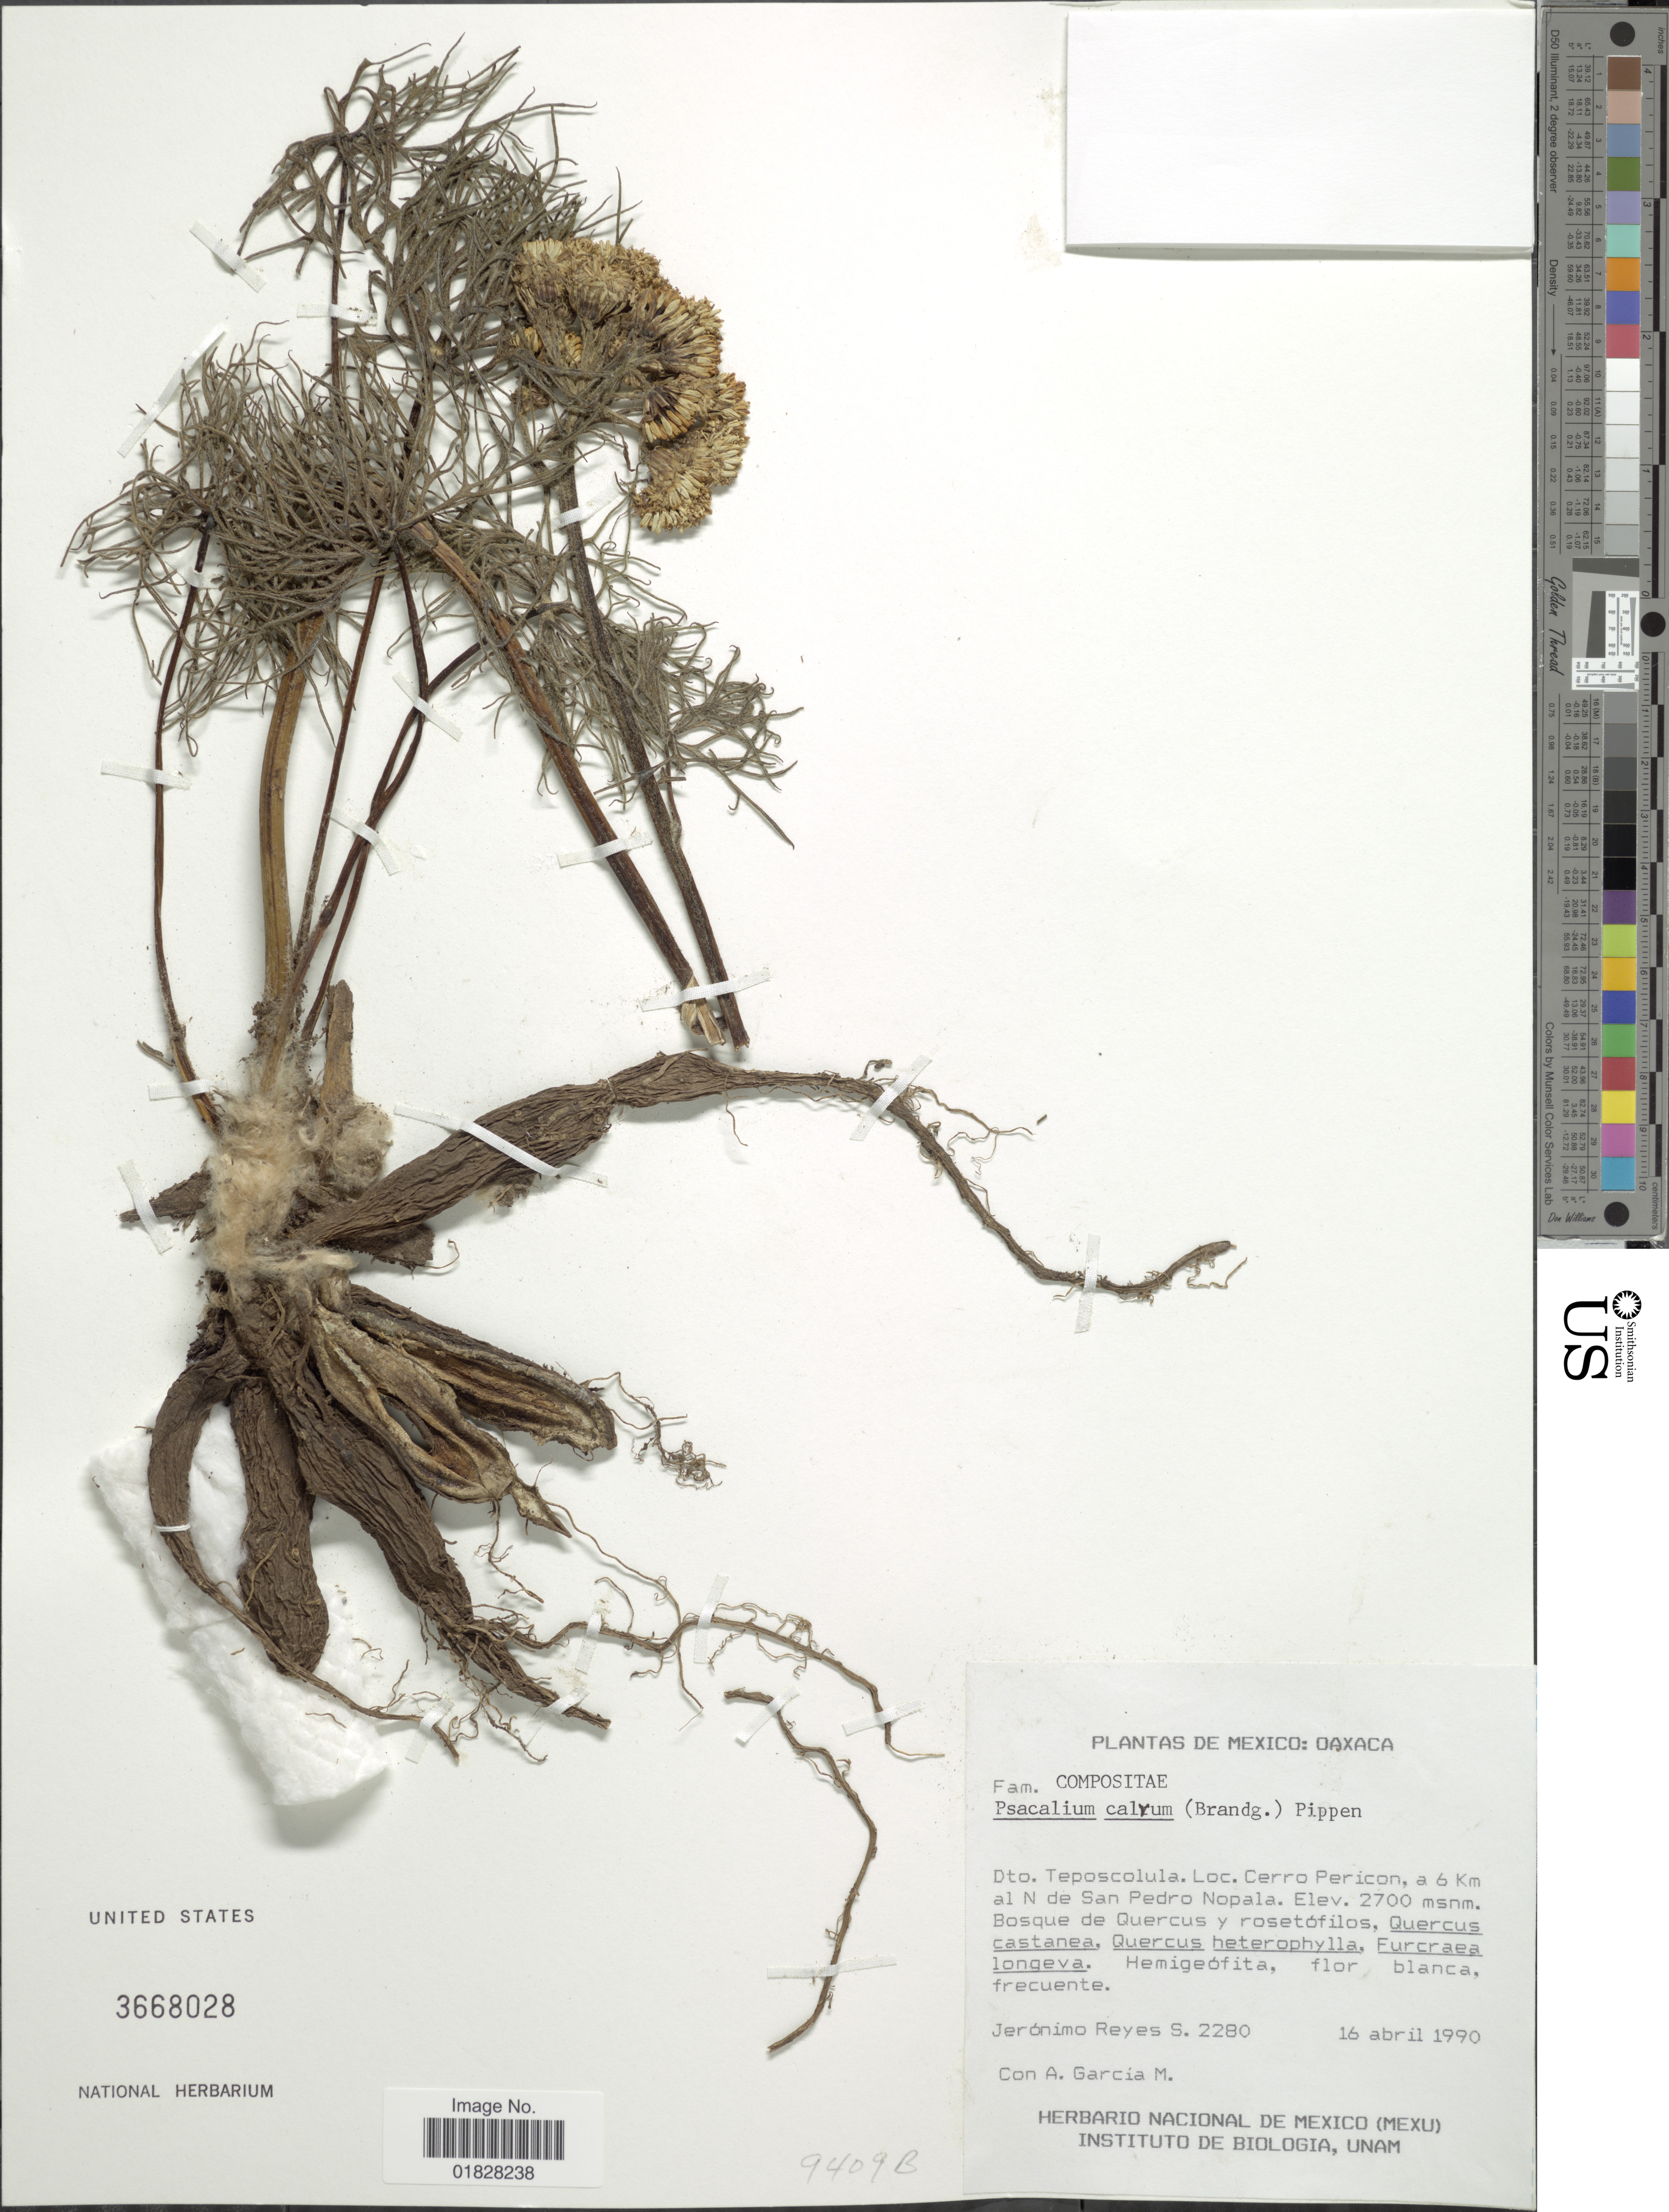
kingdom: Plantae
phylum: Tracheophyta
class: Magnoliopsida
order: Asterales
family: Asteraceae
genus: Psacalium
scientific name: Psacalium calvum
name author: (Brandegee) Pippen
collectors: J. Reyes & A. García M.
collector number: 2280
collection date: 1990-04-16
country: Mexico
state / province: Oaxaca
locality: Dto. Teposcolula. Loc. Cerro Pericon, a 6 Km al N de San Pedro Nopala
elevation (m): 2700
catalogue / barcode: US 3668028